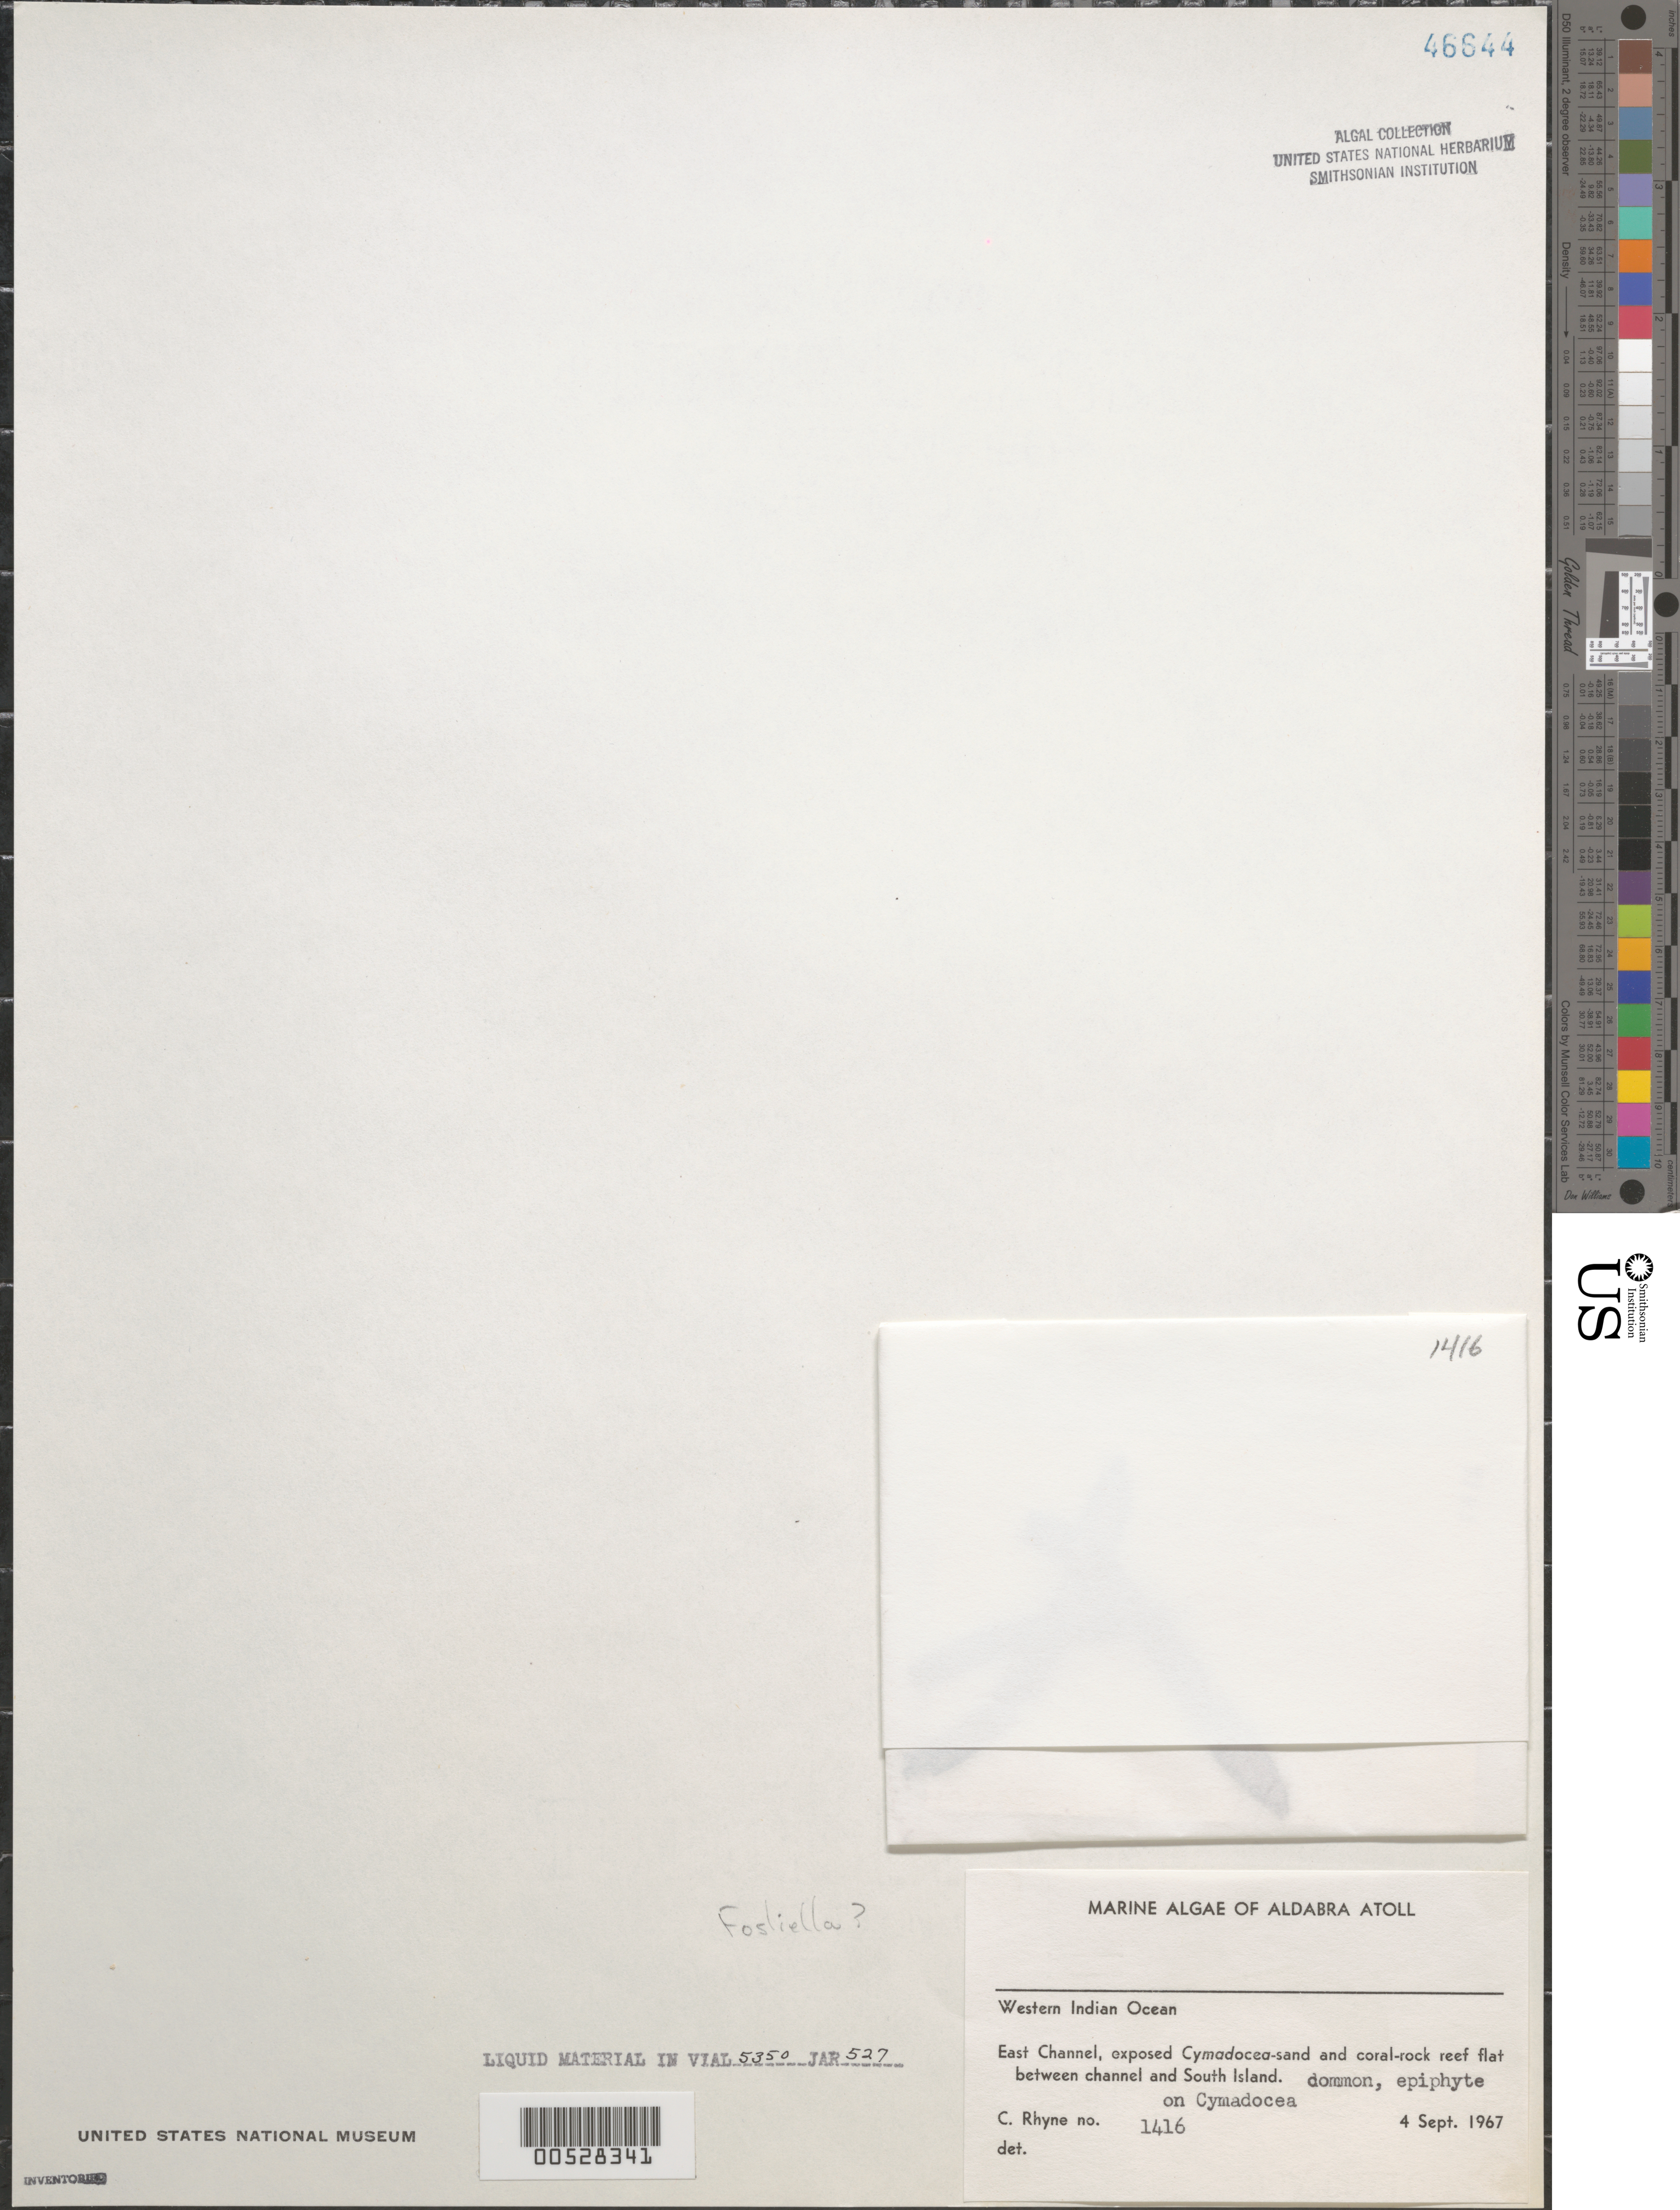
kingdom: Plantae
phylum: Rhodophyta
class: Florideophyceae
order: Corallinales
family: Hydrolithaceae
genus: Fosliella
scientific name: Fosliella sp.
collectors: C. Rhyne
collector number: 1416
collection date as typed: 04 Sep 1967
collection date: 1967-09-04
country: Seychelles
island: Aldabra Atoll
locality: Between East Channel and South Island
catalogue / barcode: US 46644